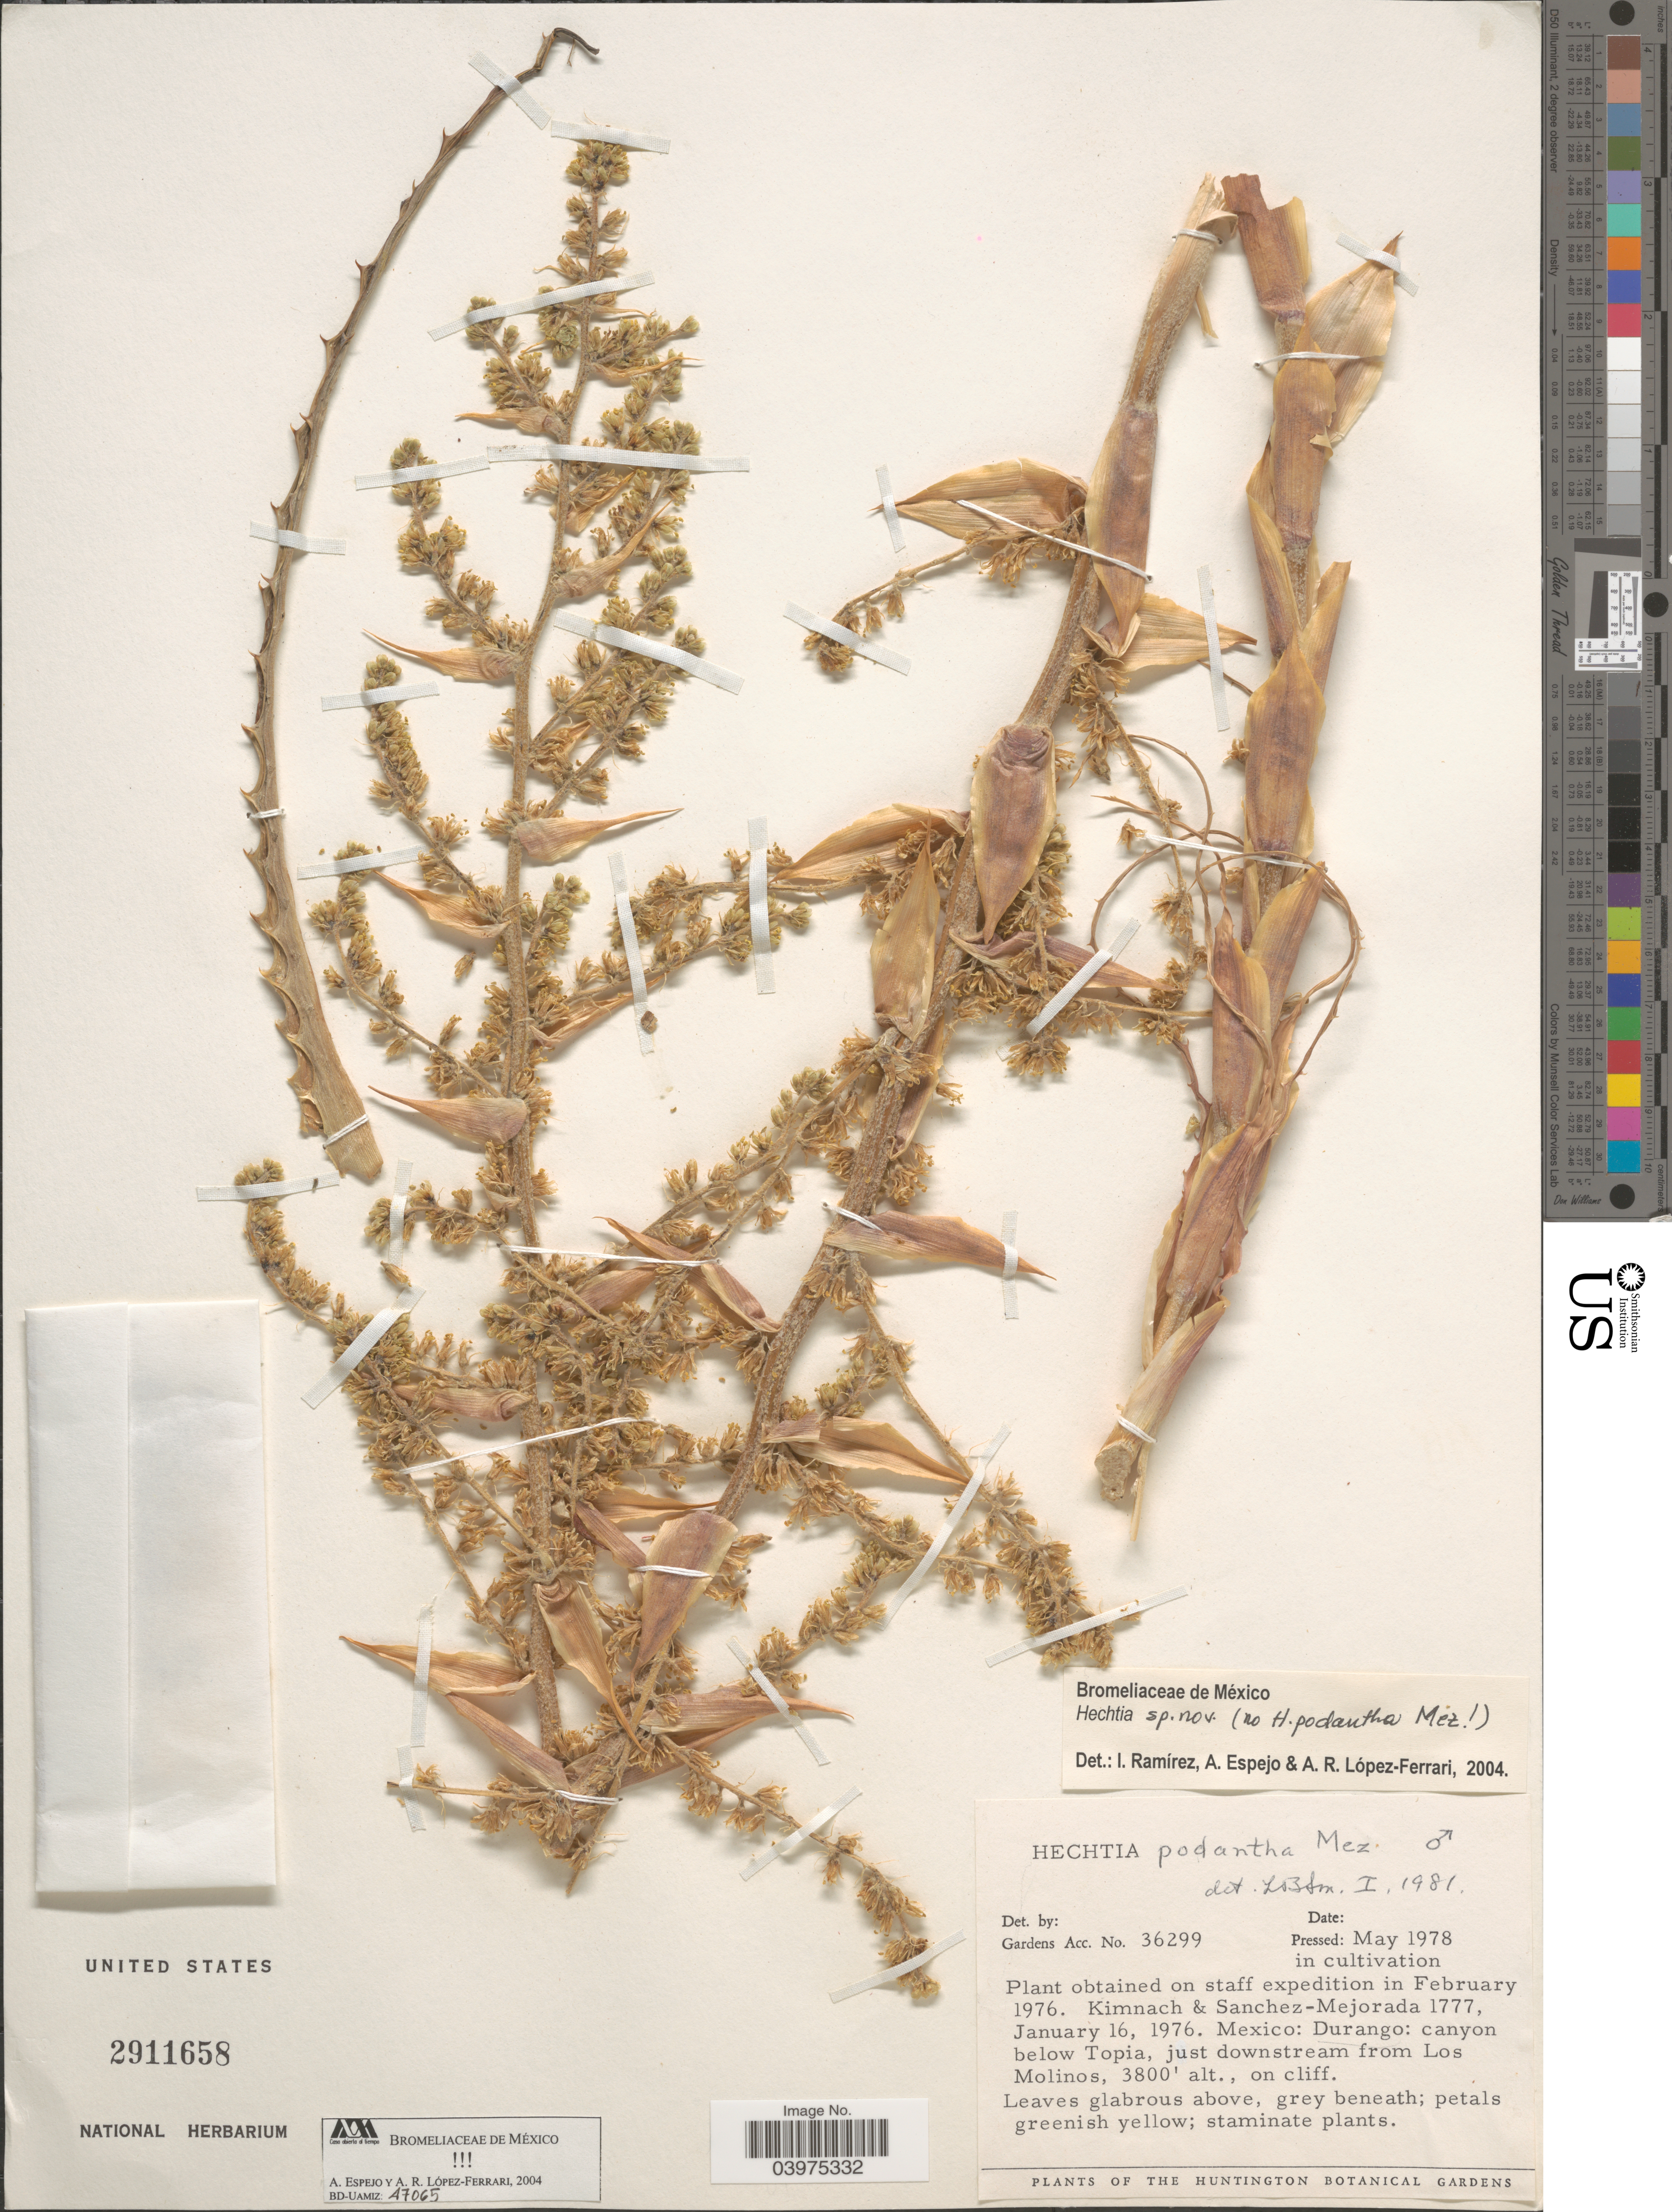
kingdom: Plantae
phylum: Tracheophyta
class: Liliopsida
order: Poales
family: Bromeliaceae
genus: Hechtia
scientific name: Hechtia sp.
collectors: -. Kimnach & Sanchez-Mejorada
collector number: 36299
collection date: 1978-05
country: United States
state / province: California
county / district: Los Angeles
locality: The Huntington Botanical Gardens.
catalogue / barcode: US 2911658